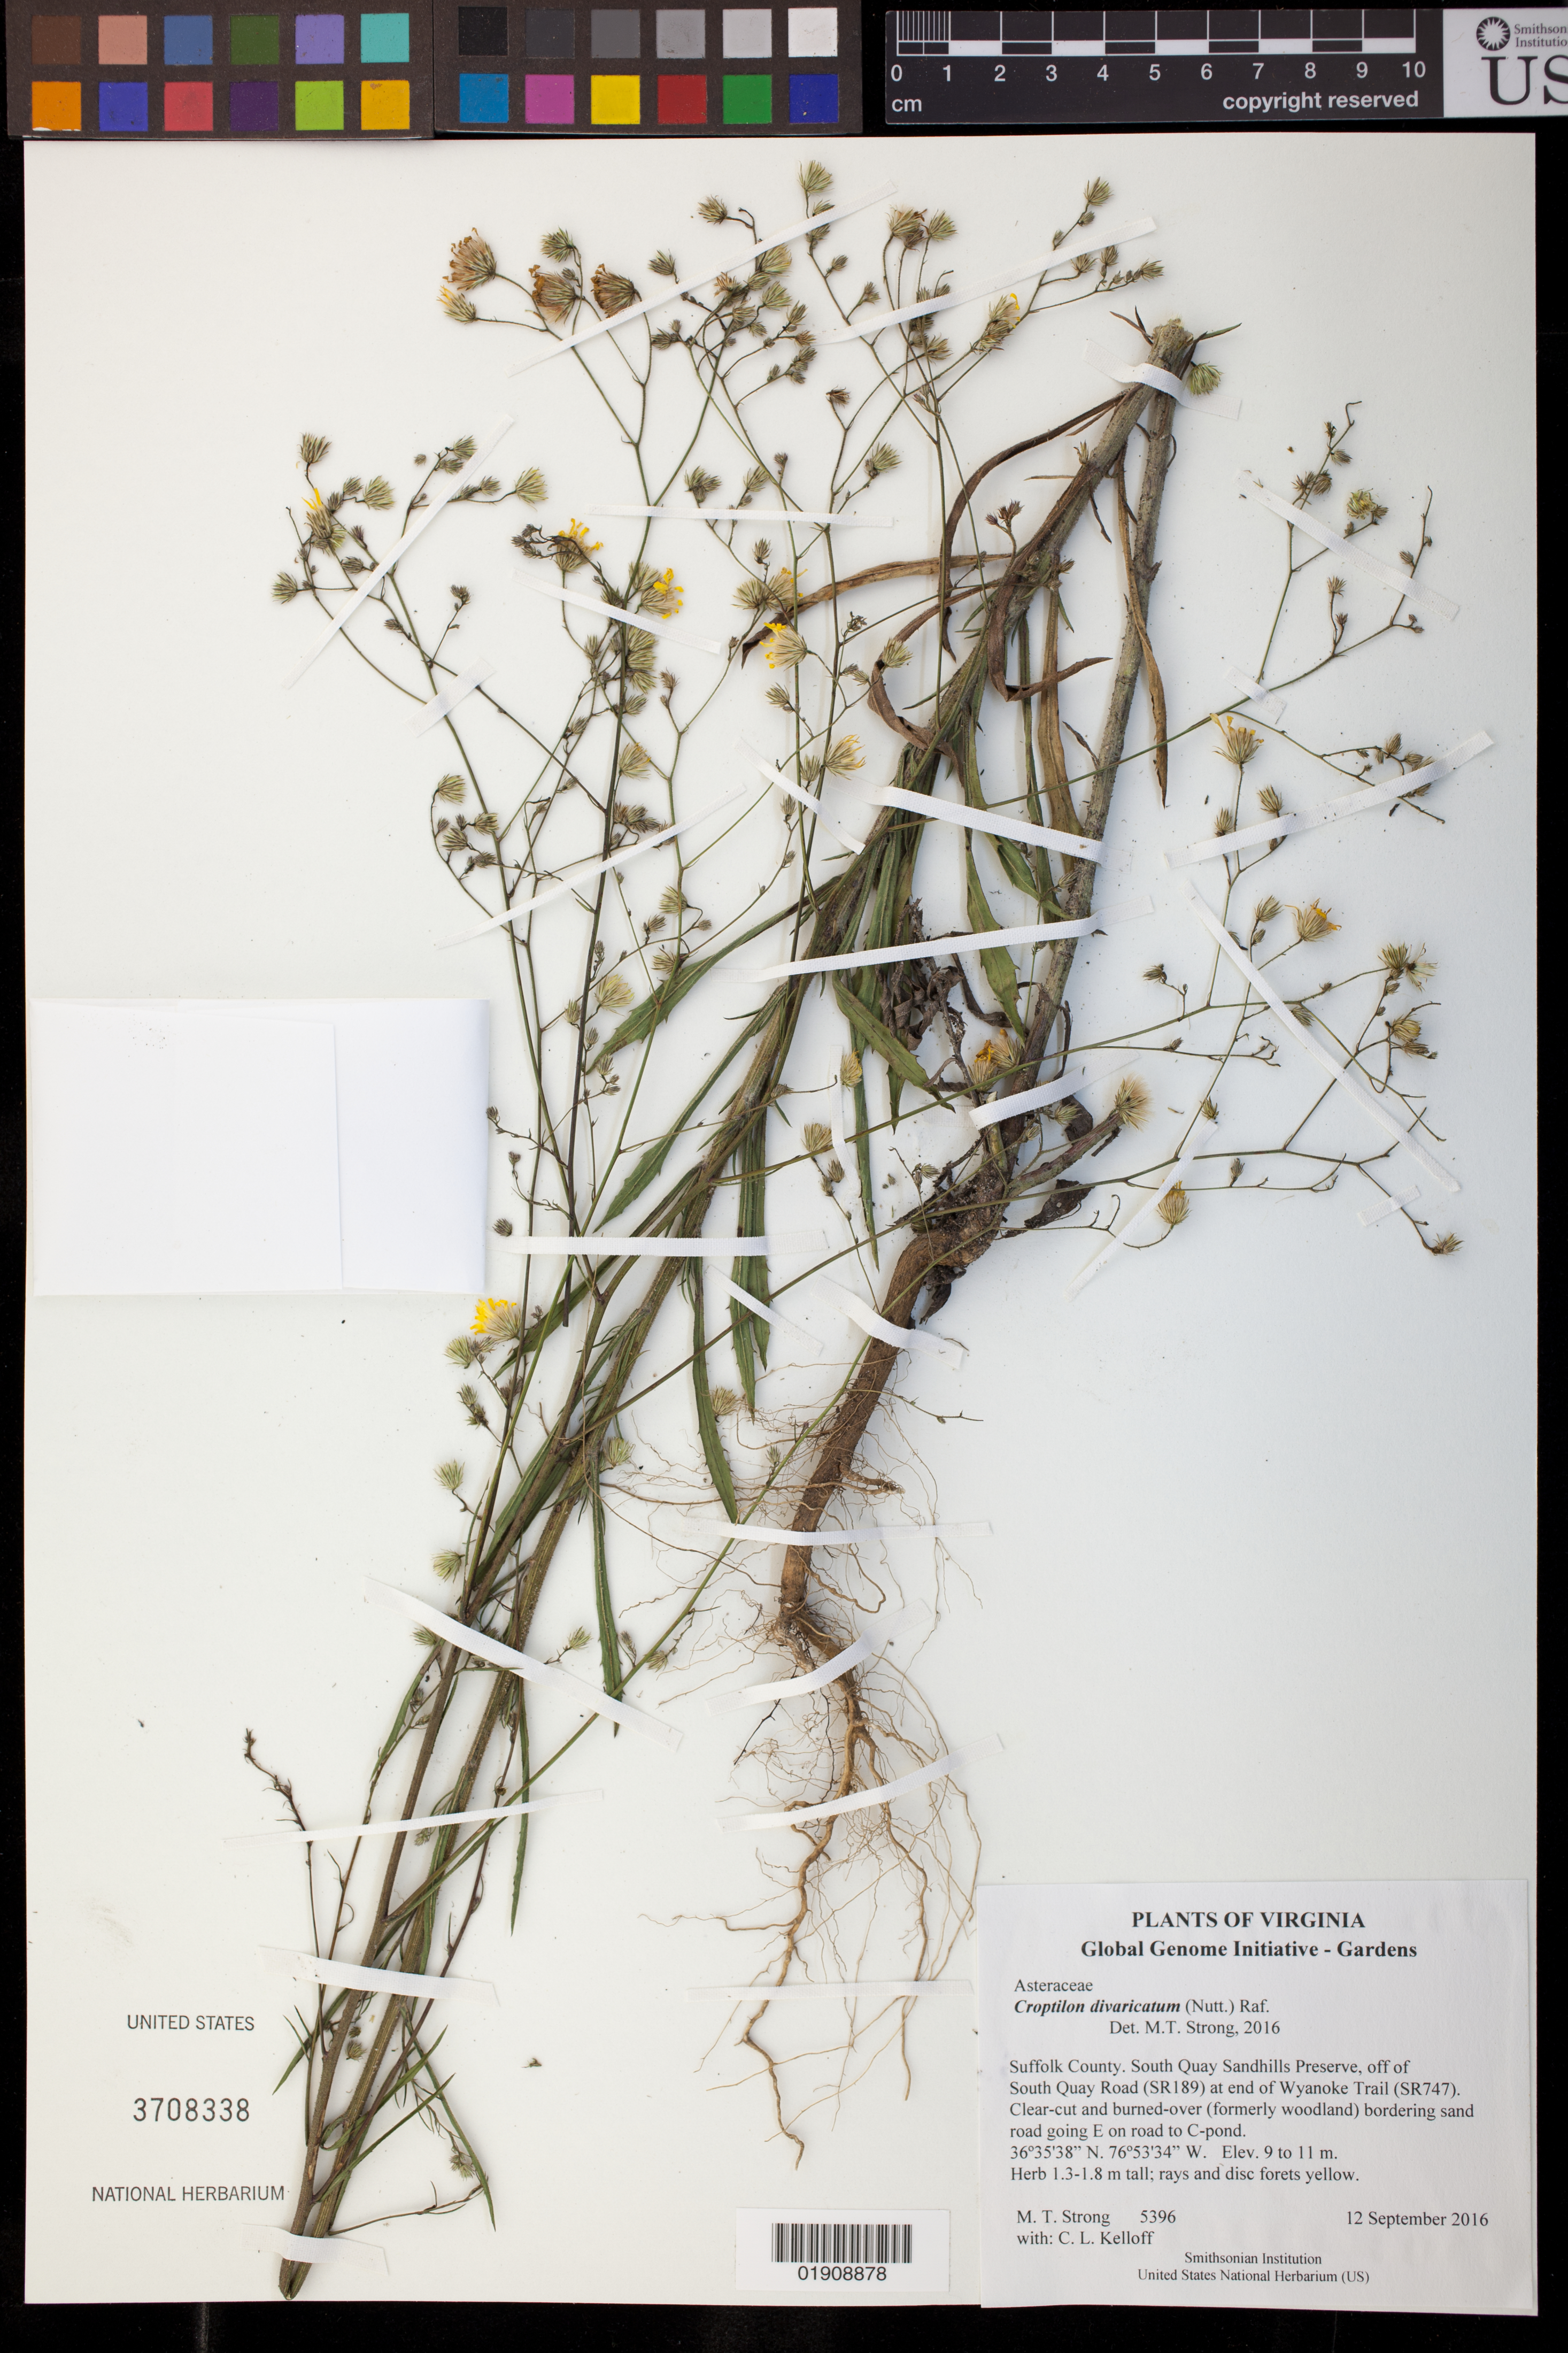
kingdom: Plantae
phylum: Tracheophyta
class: Magnoliopsida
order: Asterales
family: Asteraceae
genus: Croptilon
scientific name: Croptilon divaricatum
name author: (Nutt.) Raf.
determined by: Strong, Mark T., (BOT), Smithsonian Institution - National Museum of Natural History (UNITED STATES)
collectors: M. T. Strong & C. L. Kelloff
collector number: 5396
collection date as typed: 12 September 2016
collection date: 2016-09-12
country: United States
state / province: Virginia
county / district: City of Suffolk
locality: South Quay Sandhill Preserve. Off of South Quay Road (SR189) at end of Wyanoke Trail (SR747). Clear-cut and burned-over (formerly woodland) bordering sand road going E on road to C-pond.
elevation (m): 9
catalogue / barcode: US 3708338